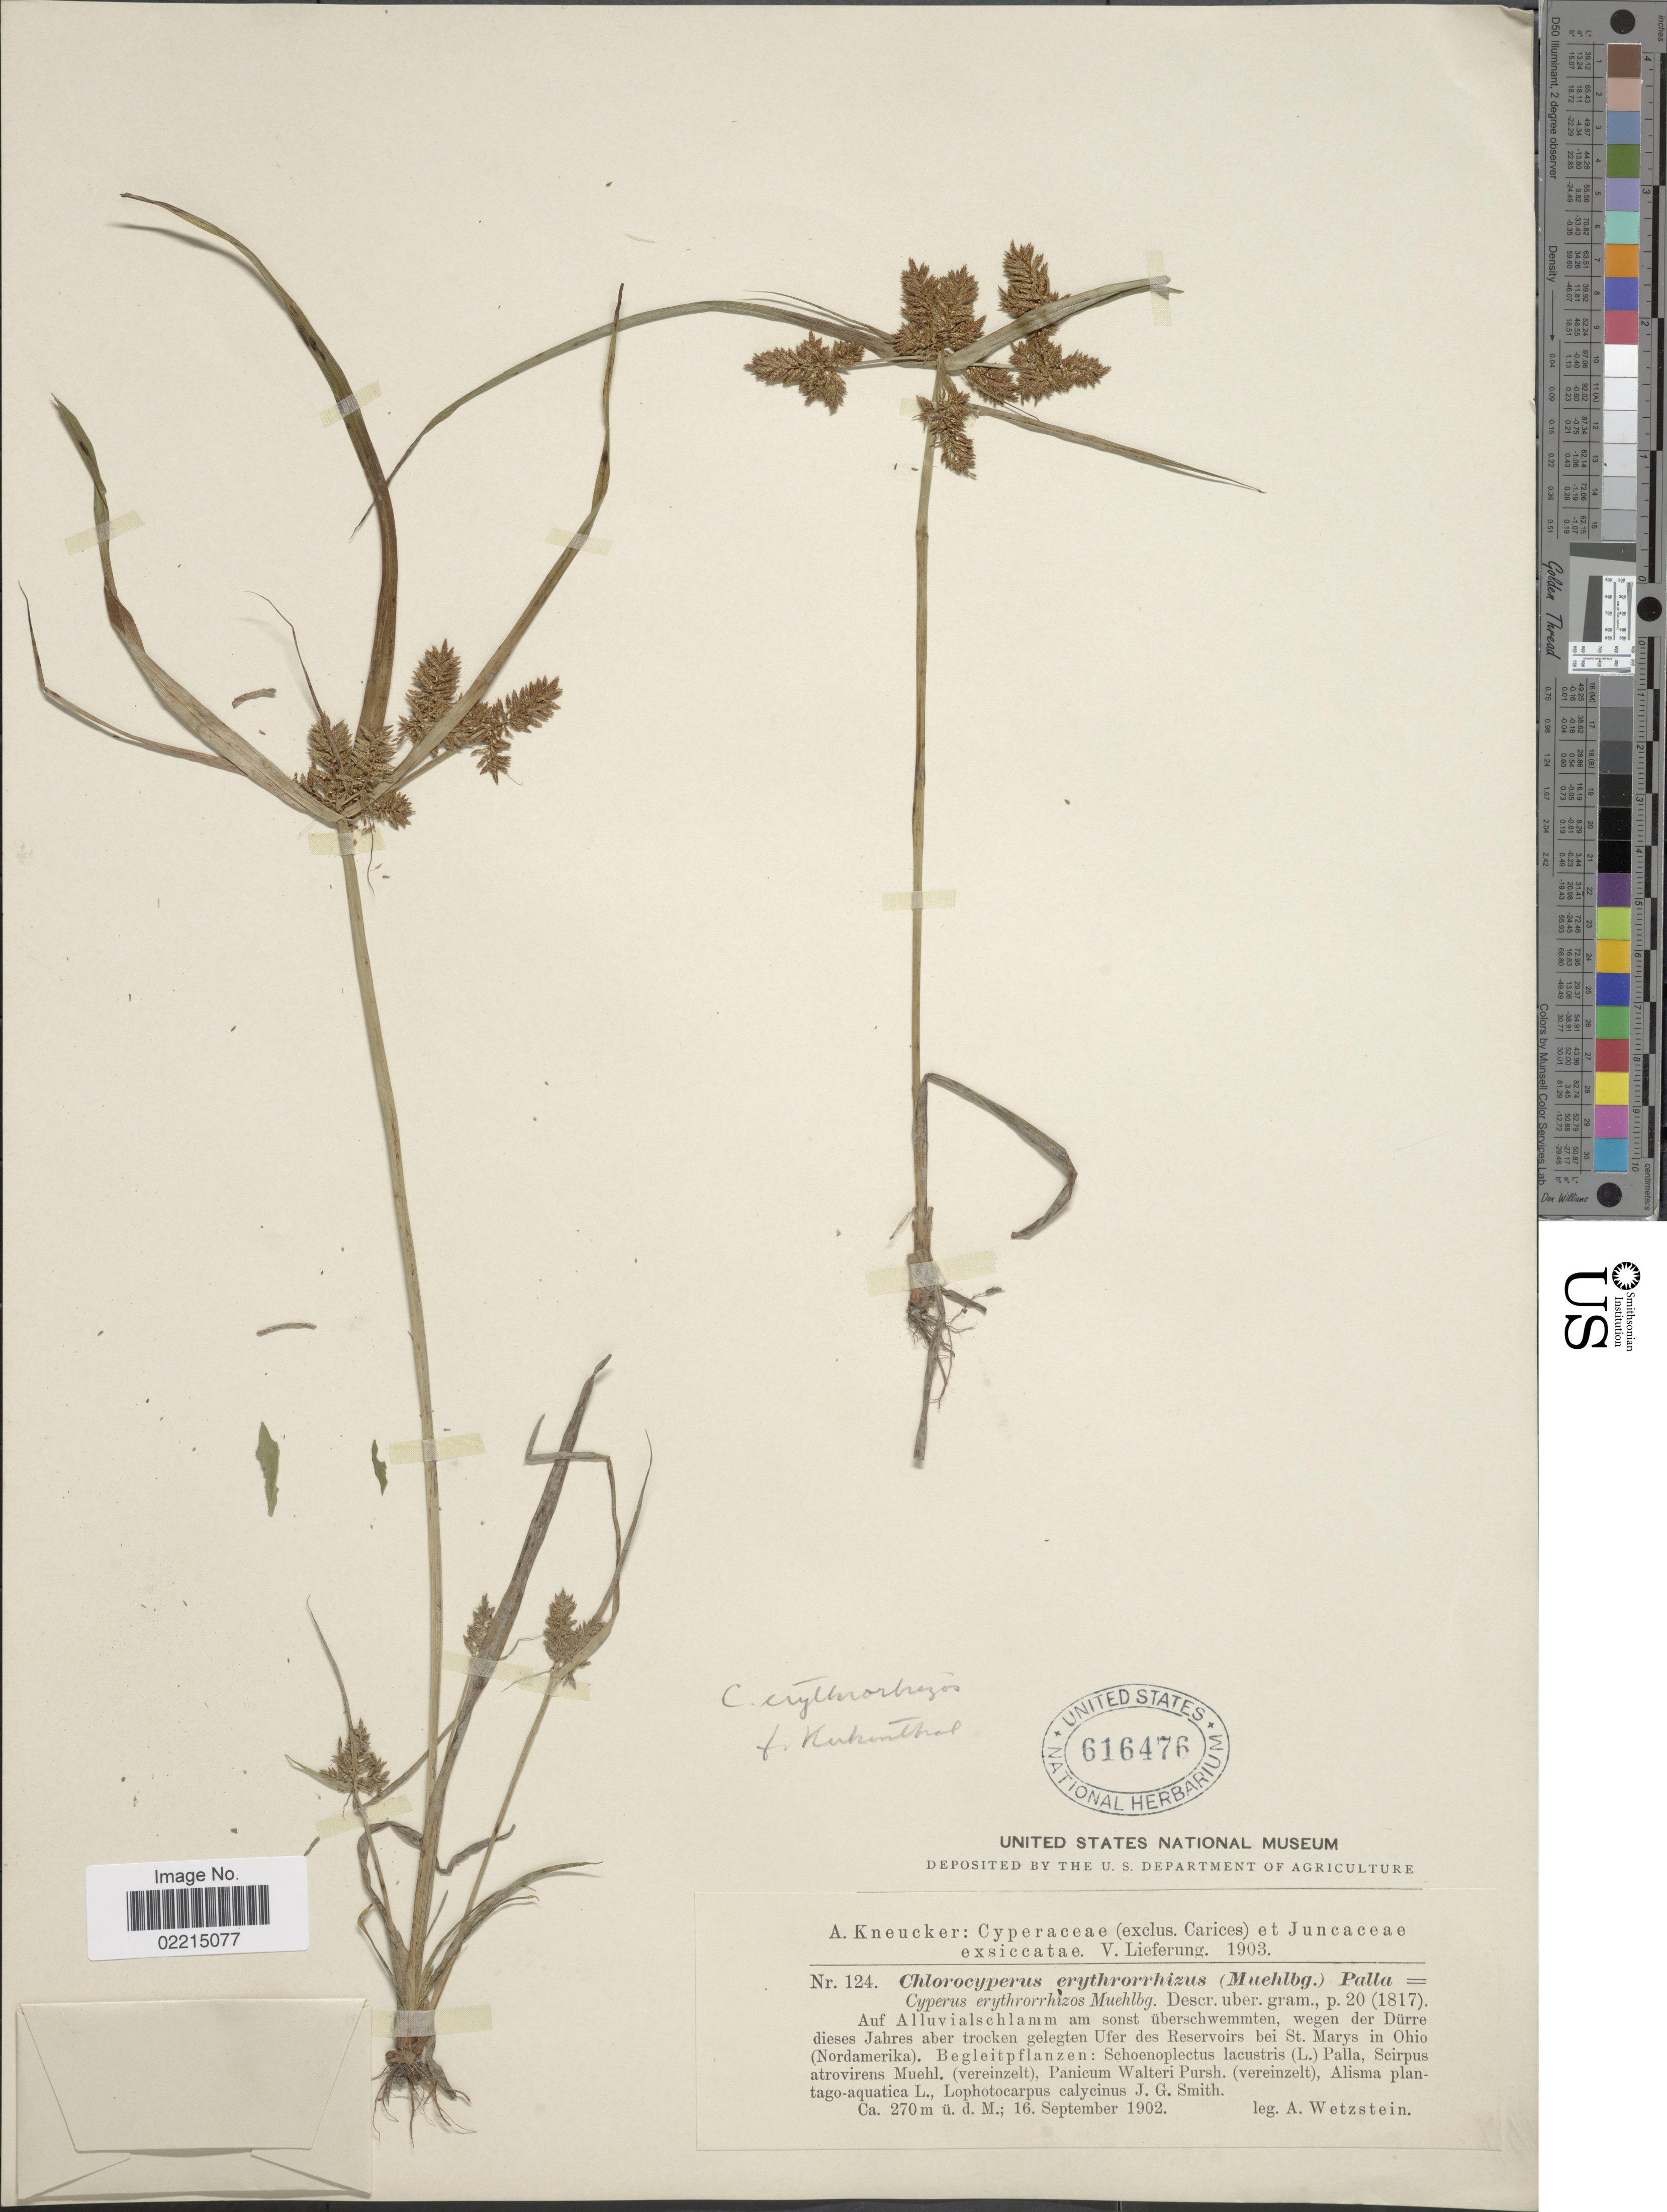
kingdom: Plantae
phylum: Tracheophyta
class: Liliopsida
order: Poales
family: Cyperaceae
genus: Cyperus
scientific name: Cyperus erythrorhizos Muhl.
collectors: A. Wetzstein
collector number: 124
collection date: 1902-09-16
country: United States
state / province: Ohio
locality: Wegen der Dürre dieses Jahres aber trocken gelegten Ufer des Reservoirs bei St. Marys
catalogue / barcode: US 616476